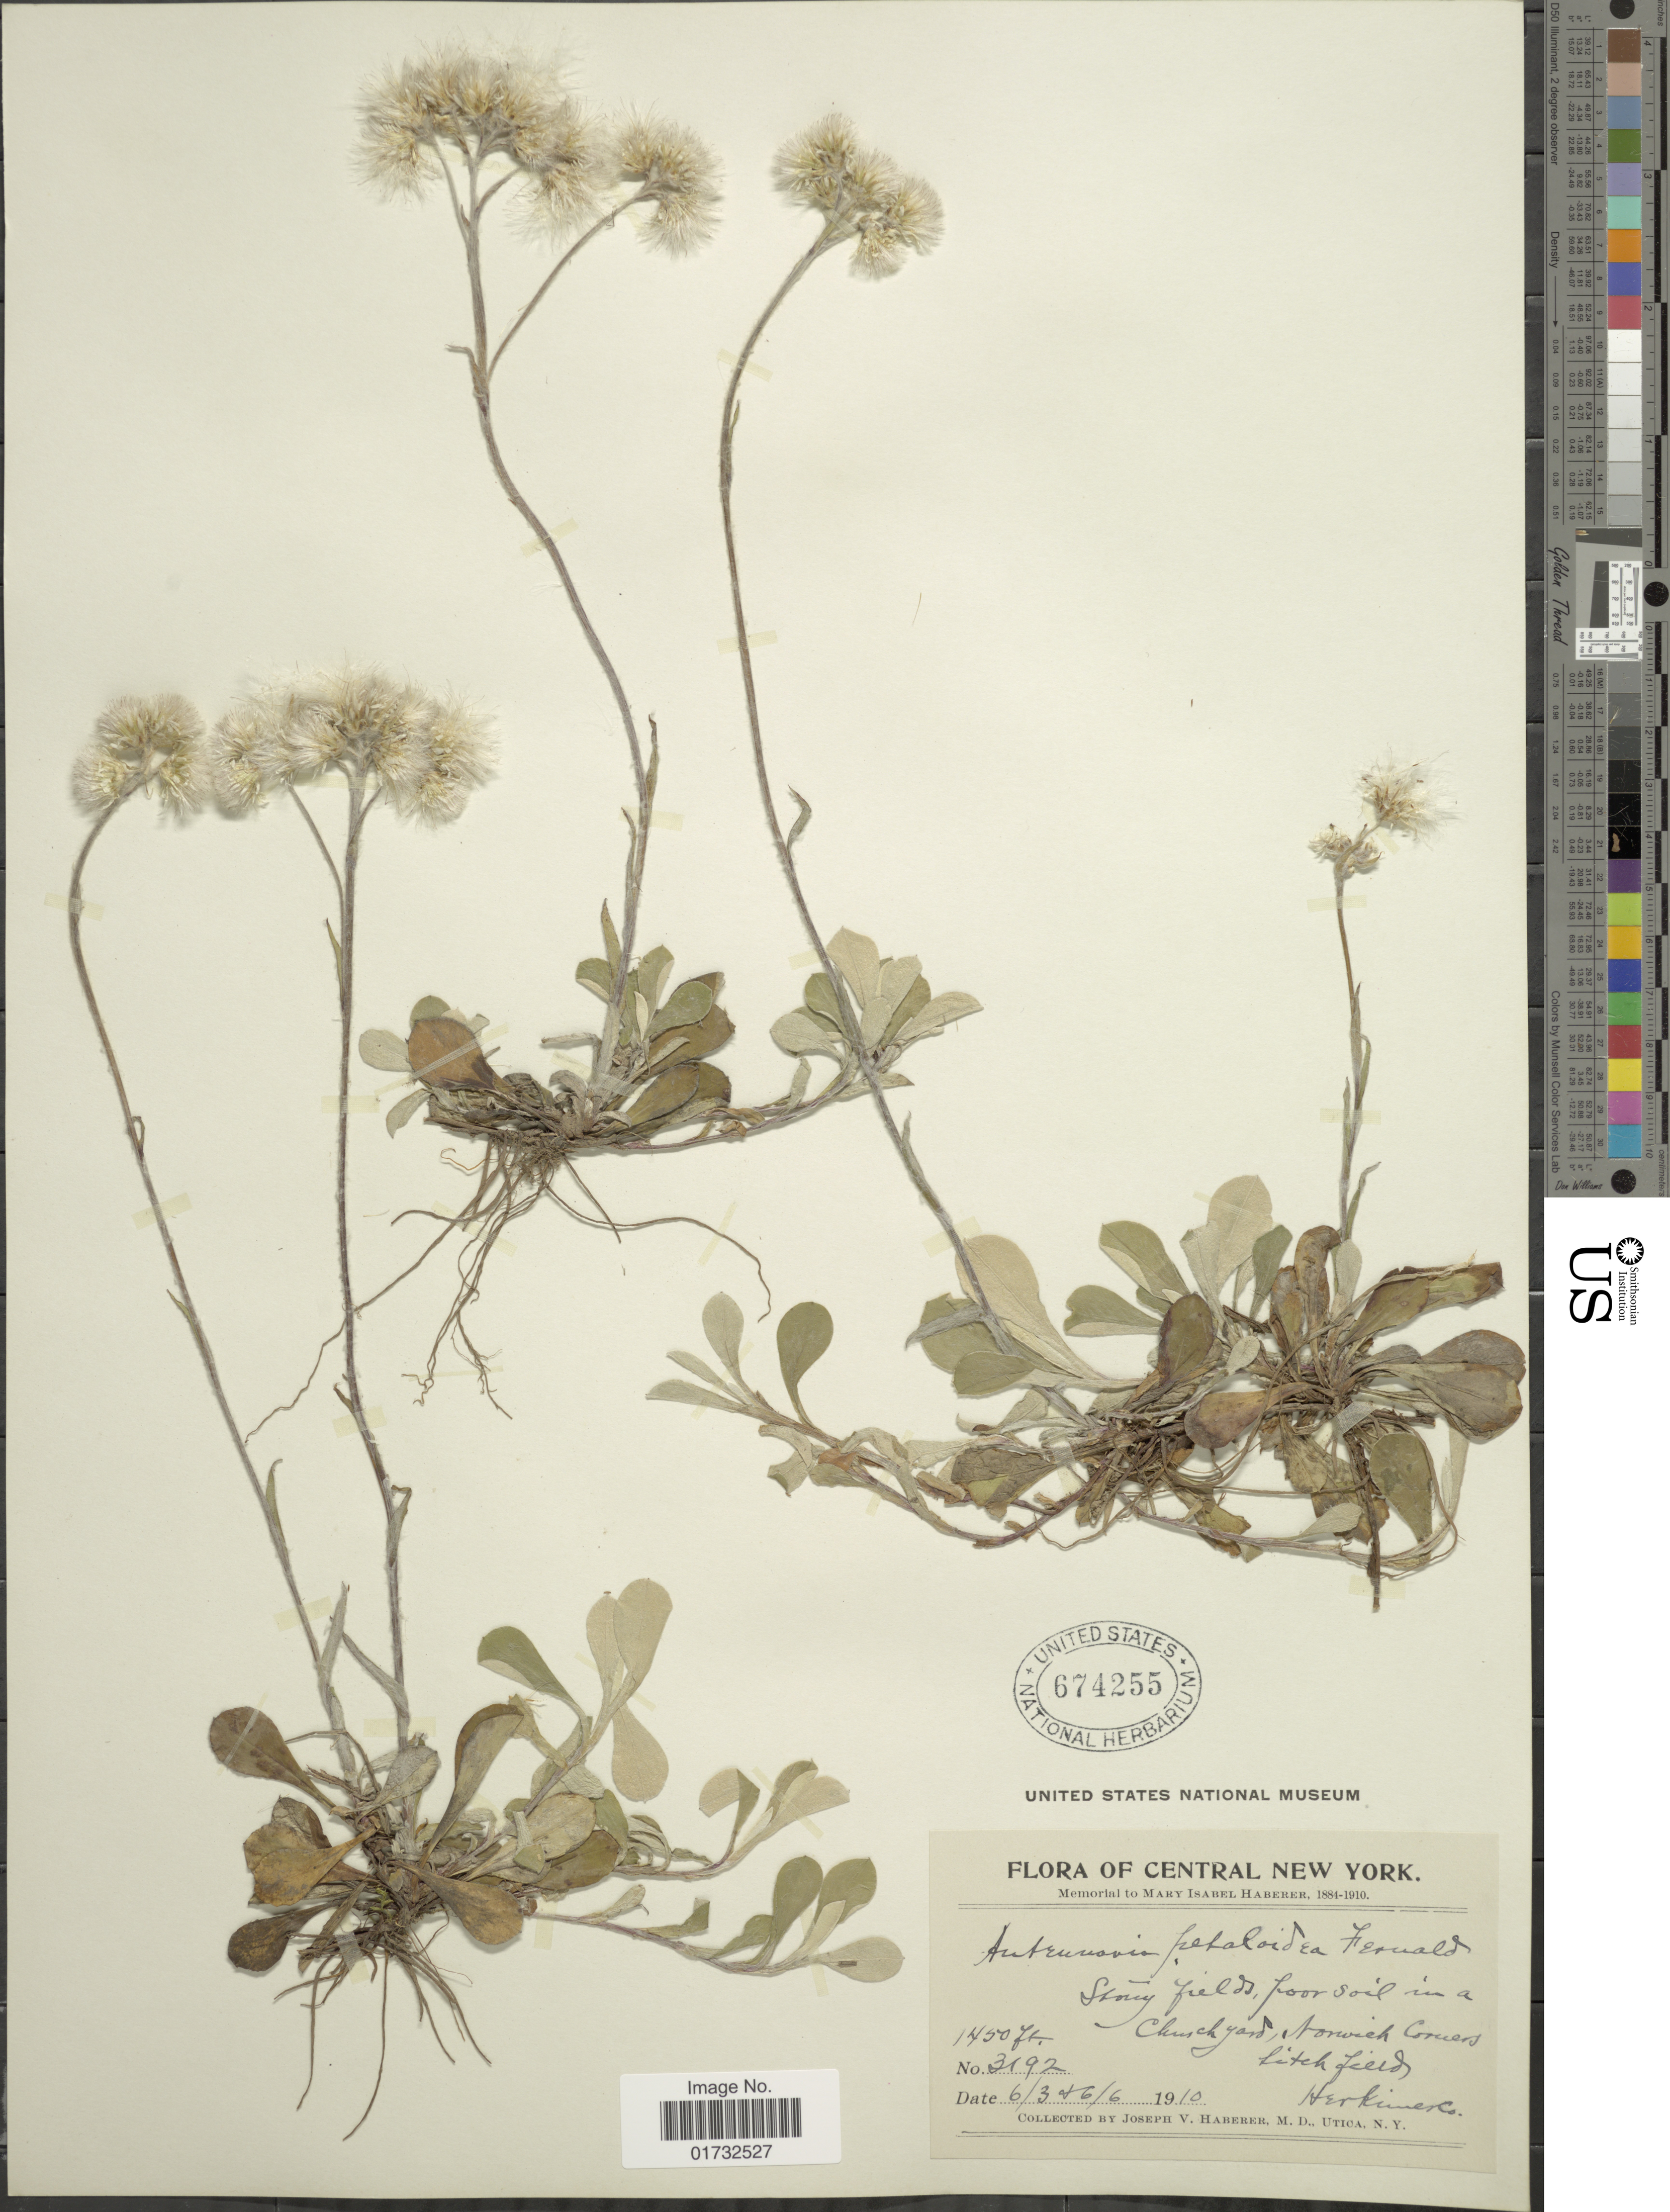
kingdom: Plantae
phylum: Tracheophyta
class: Magnoliopsida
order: Asterales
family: Asteraceae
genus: Antennaria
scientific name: Antennaria petaloidea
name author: (Fernald) Fernald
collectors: J. V. Haberer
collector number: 3192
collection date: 1910-06-03/1910-06-06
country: United States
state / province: New York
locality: Central New York. Church yard. Norwich Corners. Sitch field. Herkiner Co.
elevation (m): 442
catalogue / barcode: US 674255